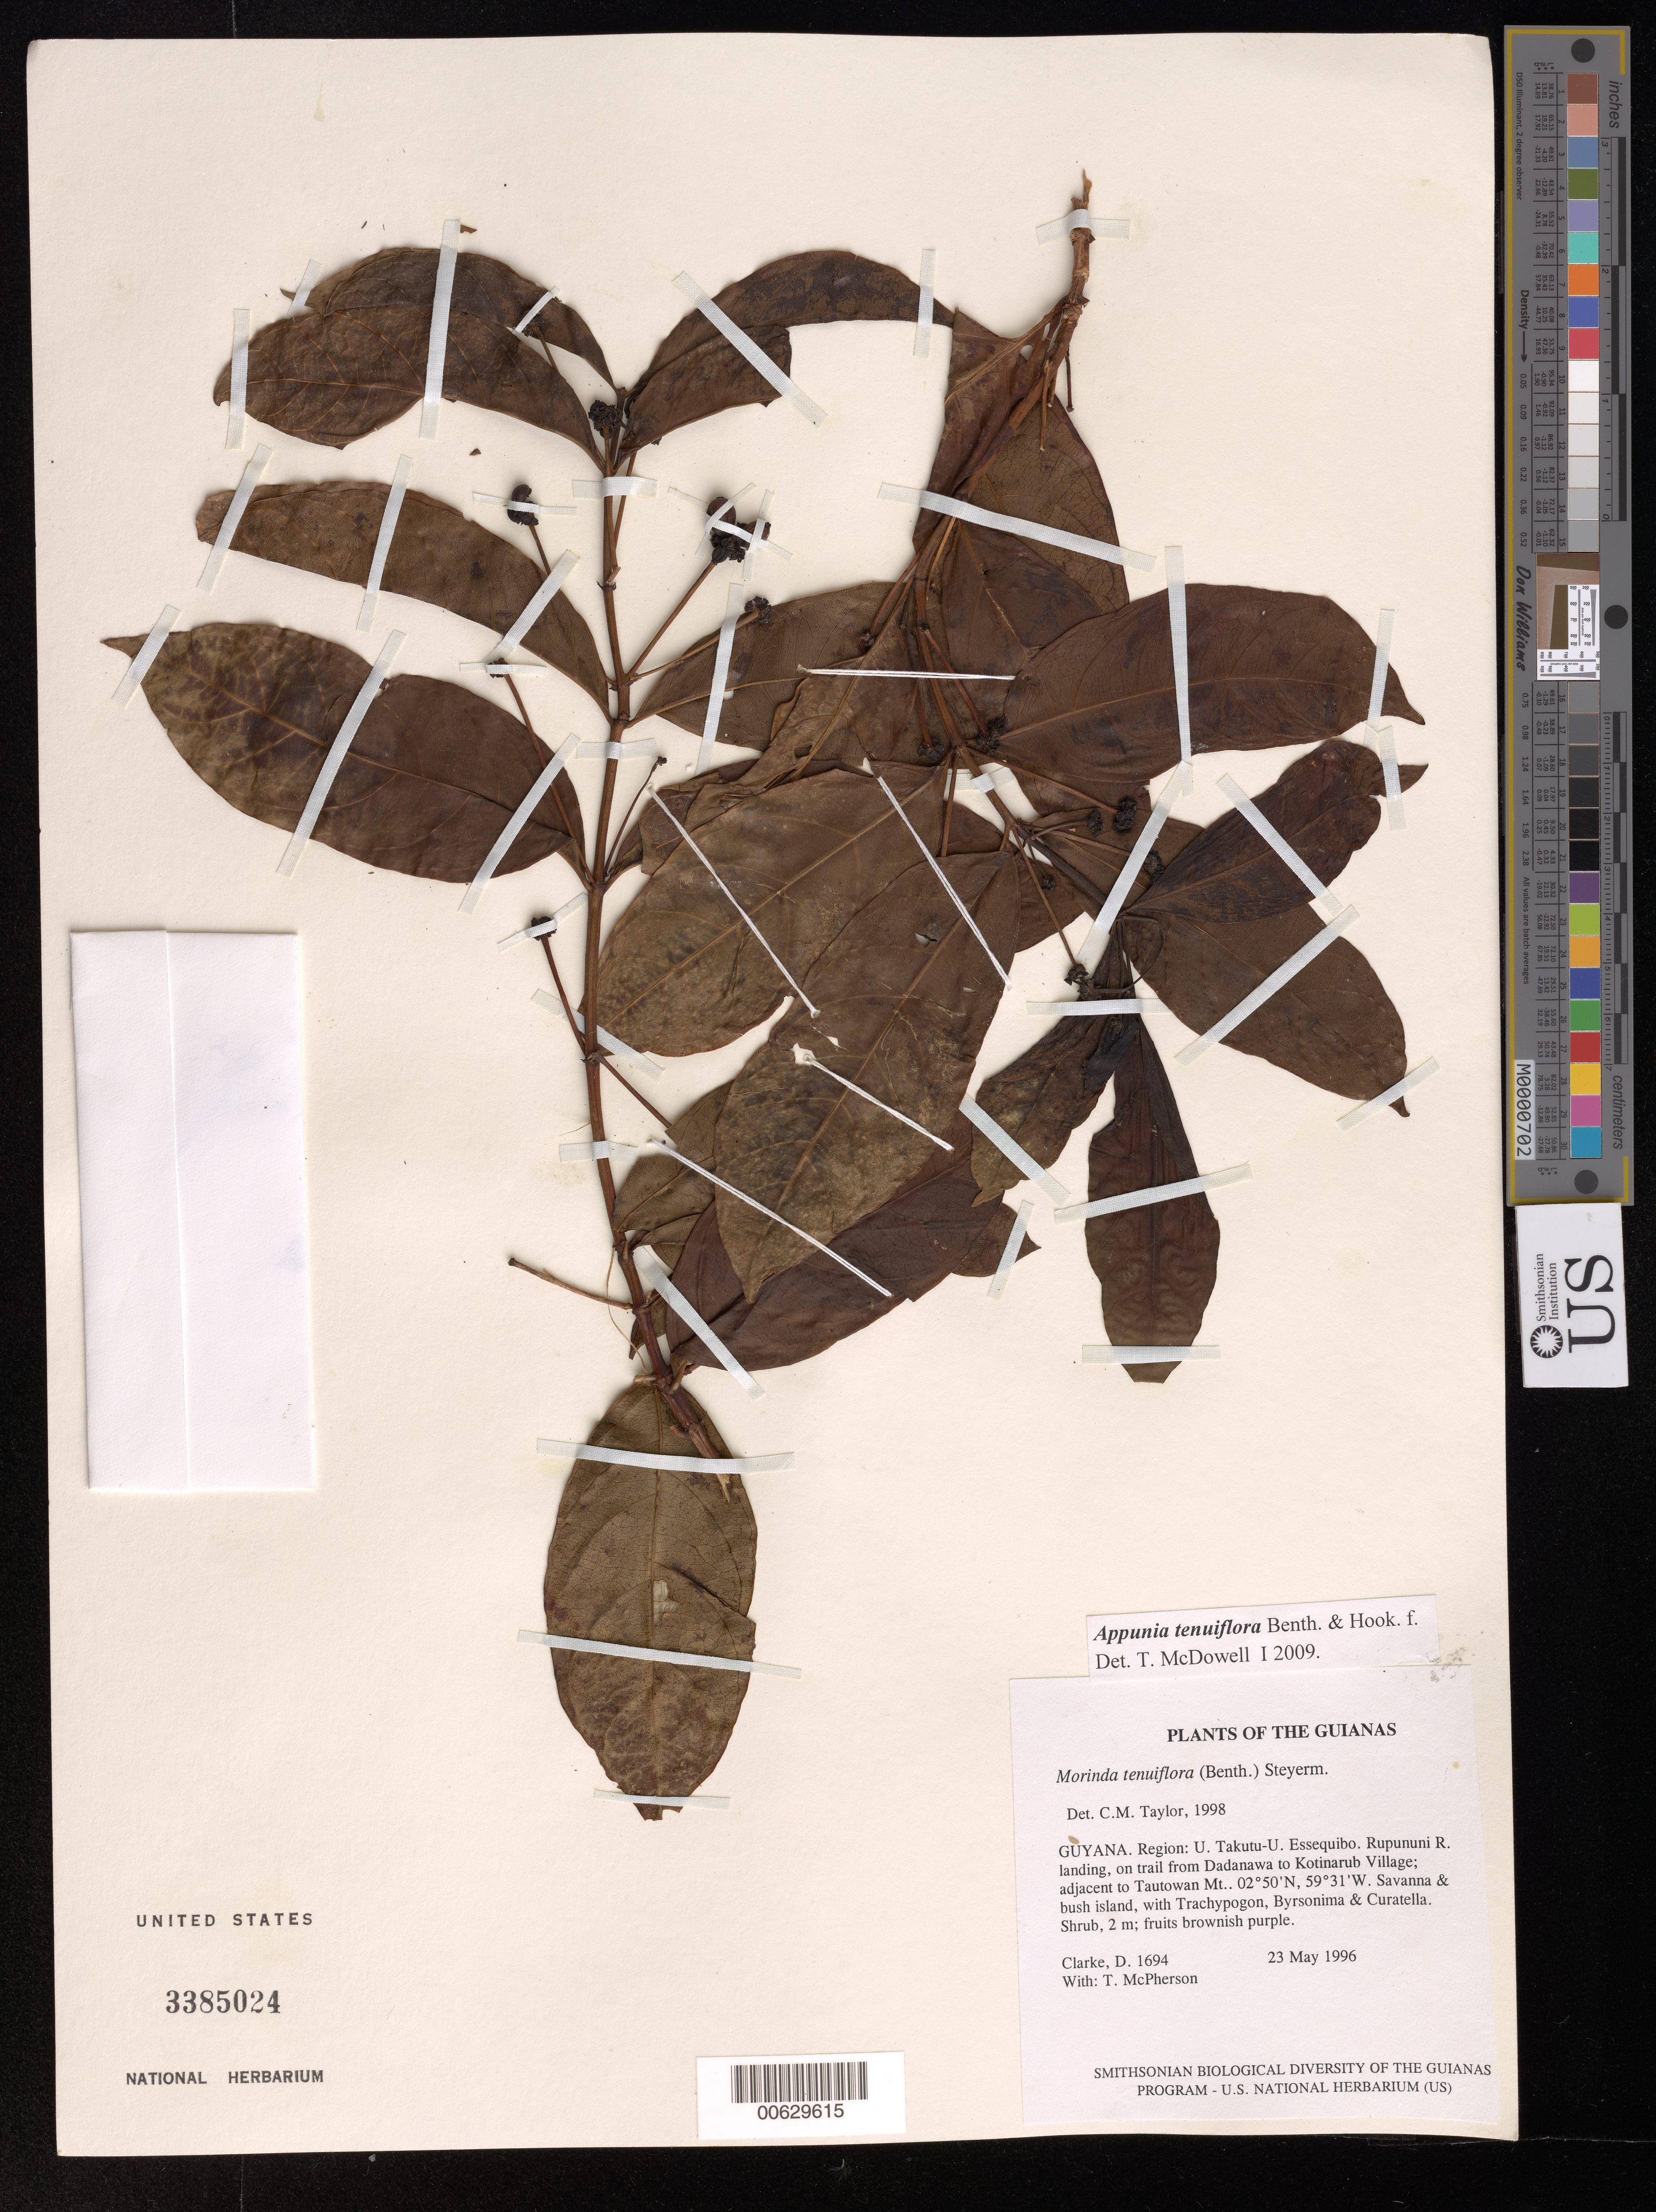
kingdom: Plantae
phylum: Tracheophyta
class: Magnoliopsida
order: Gentianales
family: Rubiaceae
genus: Appunia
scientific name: Appunia tenuiflora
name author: (Benth.) Hook. f. ex B.D. Jacks.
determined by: McDowell, T.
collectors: H. D. Clarke & T. McPherson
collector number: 1694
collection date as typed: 23 May 1996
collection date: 1996-05-23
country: Guyana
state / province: U. Takutu-U. Essequibo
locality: Rupununi R. landing, on trail from Dadanawa to Kotinarub Village; adjacent to Tautowan Mt.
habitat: Savanna & bush island, with Trachypogon, Byrsonima & Curatella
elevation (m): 100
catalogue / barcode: US 3385024